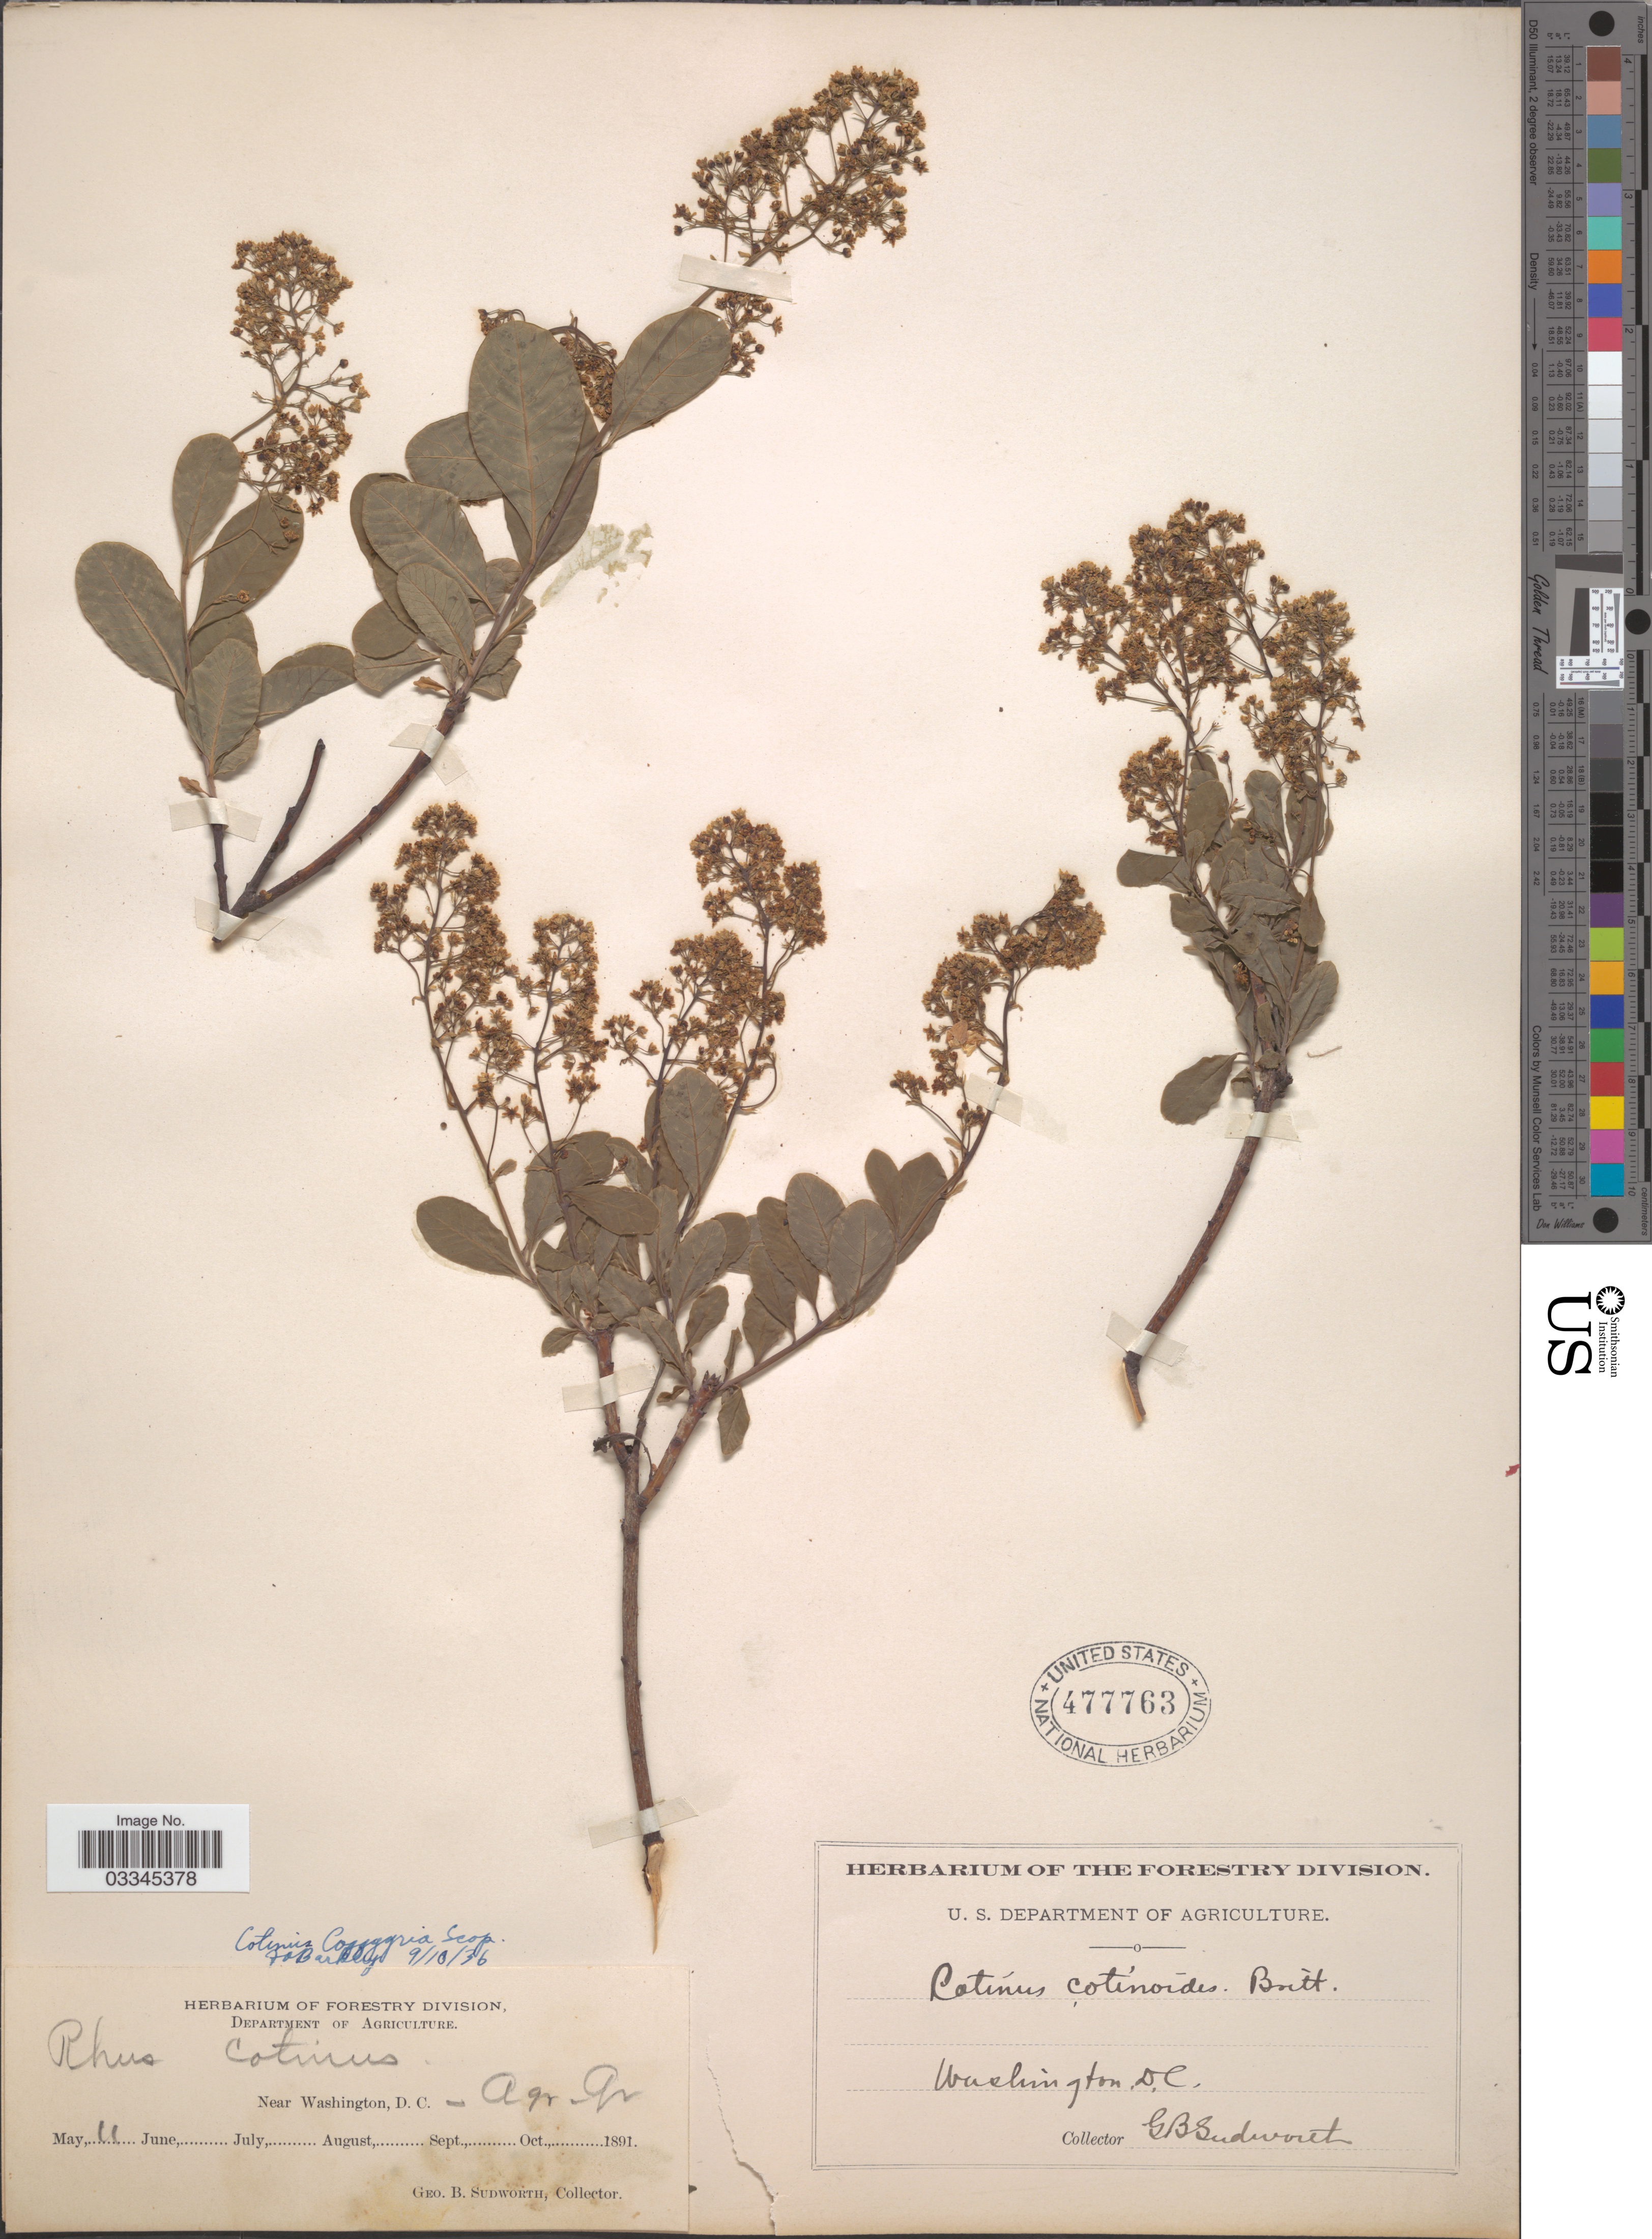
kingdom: Plantae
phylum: Tracheophyta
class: Magnoliopsida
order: Sapindales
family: Anacardiaceae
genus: Cotinus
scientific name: Cotinus coggygria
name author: Scop.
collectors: G. B. Sudworth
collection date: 1891-05-11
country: United States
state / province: District of Columbia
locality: Near Washington, D.C. - Ag. Gr.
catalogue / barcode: US 477763